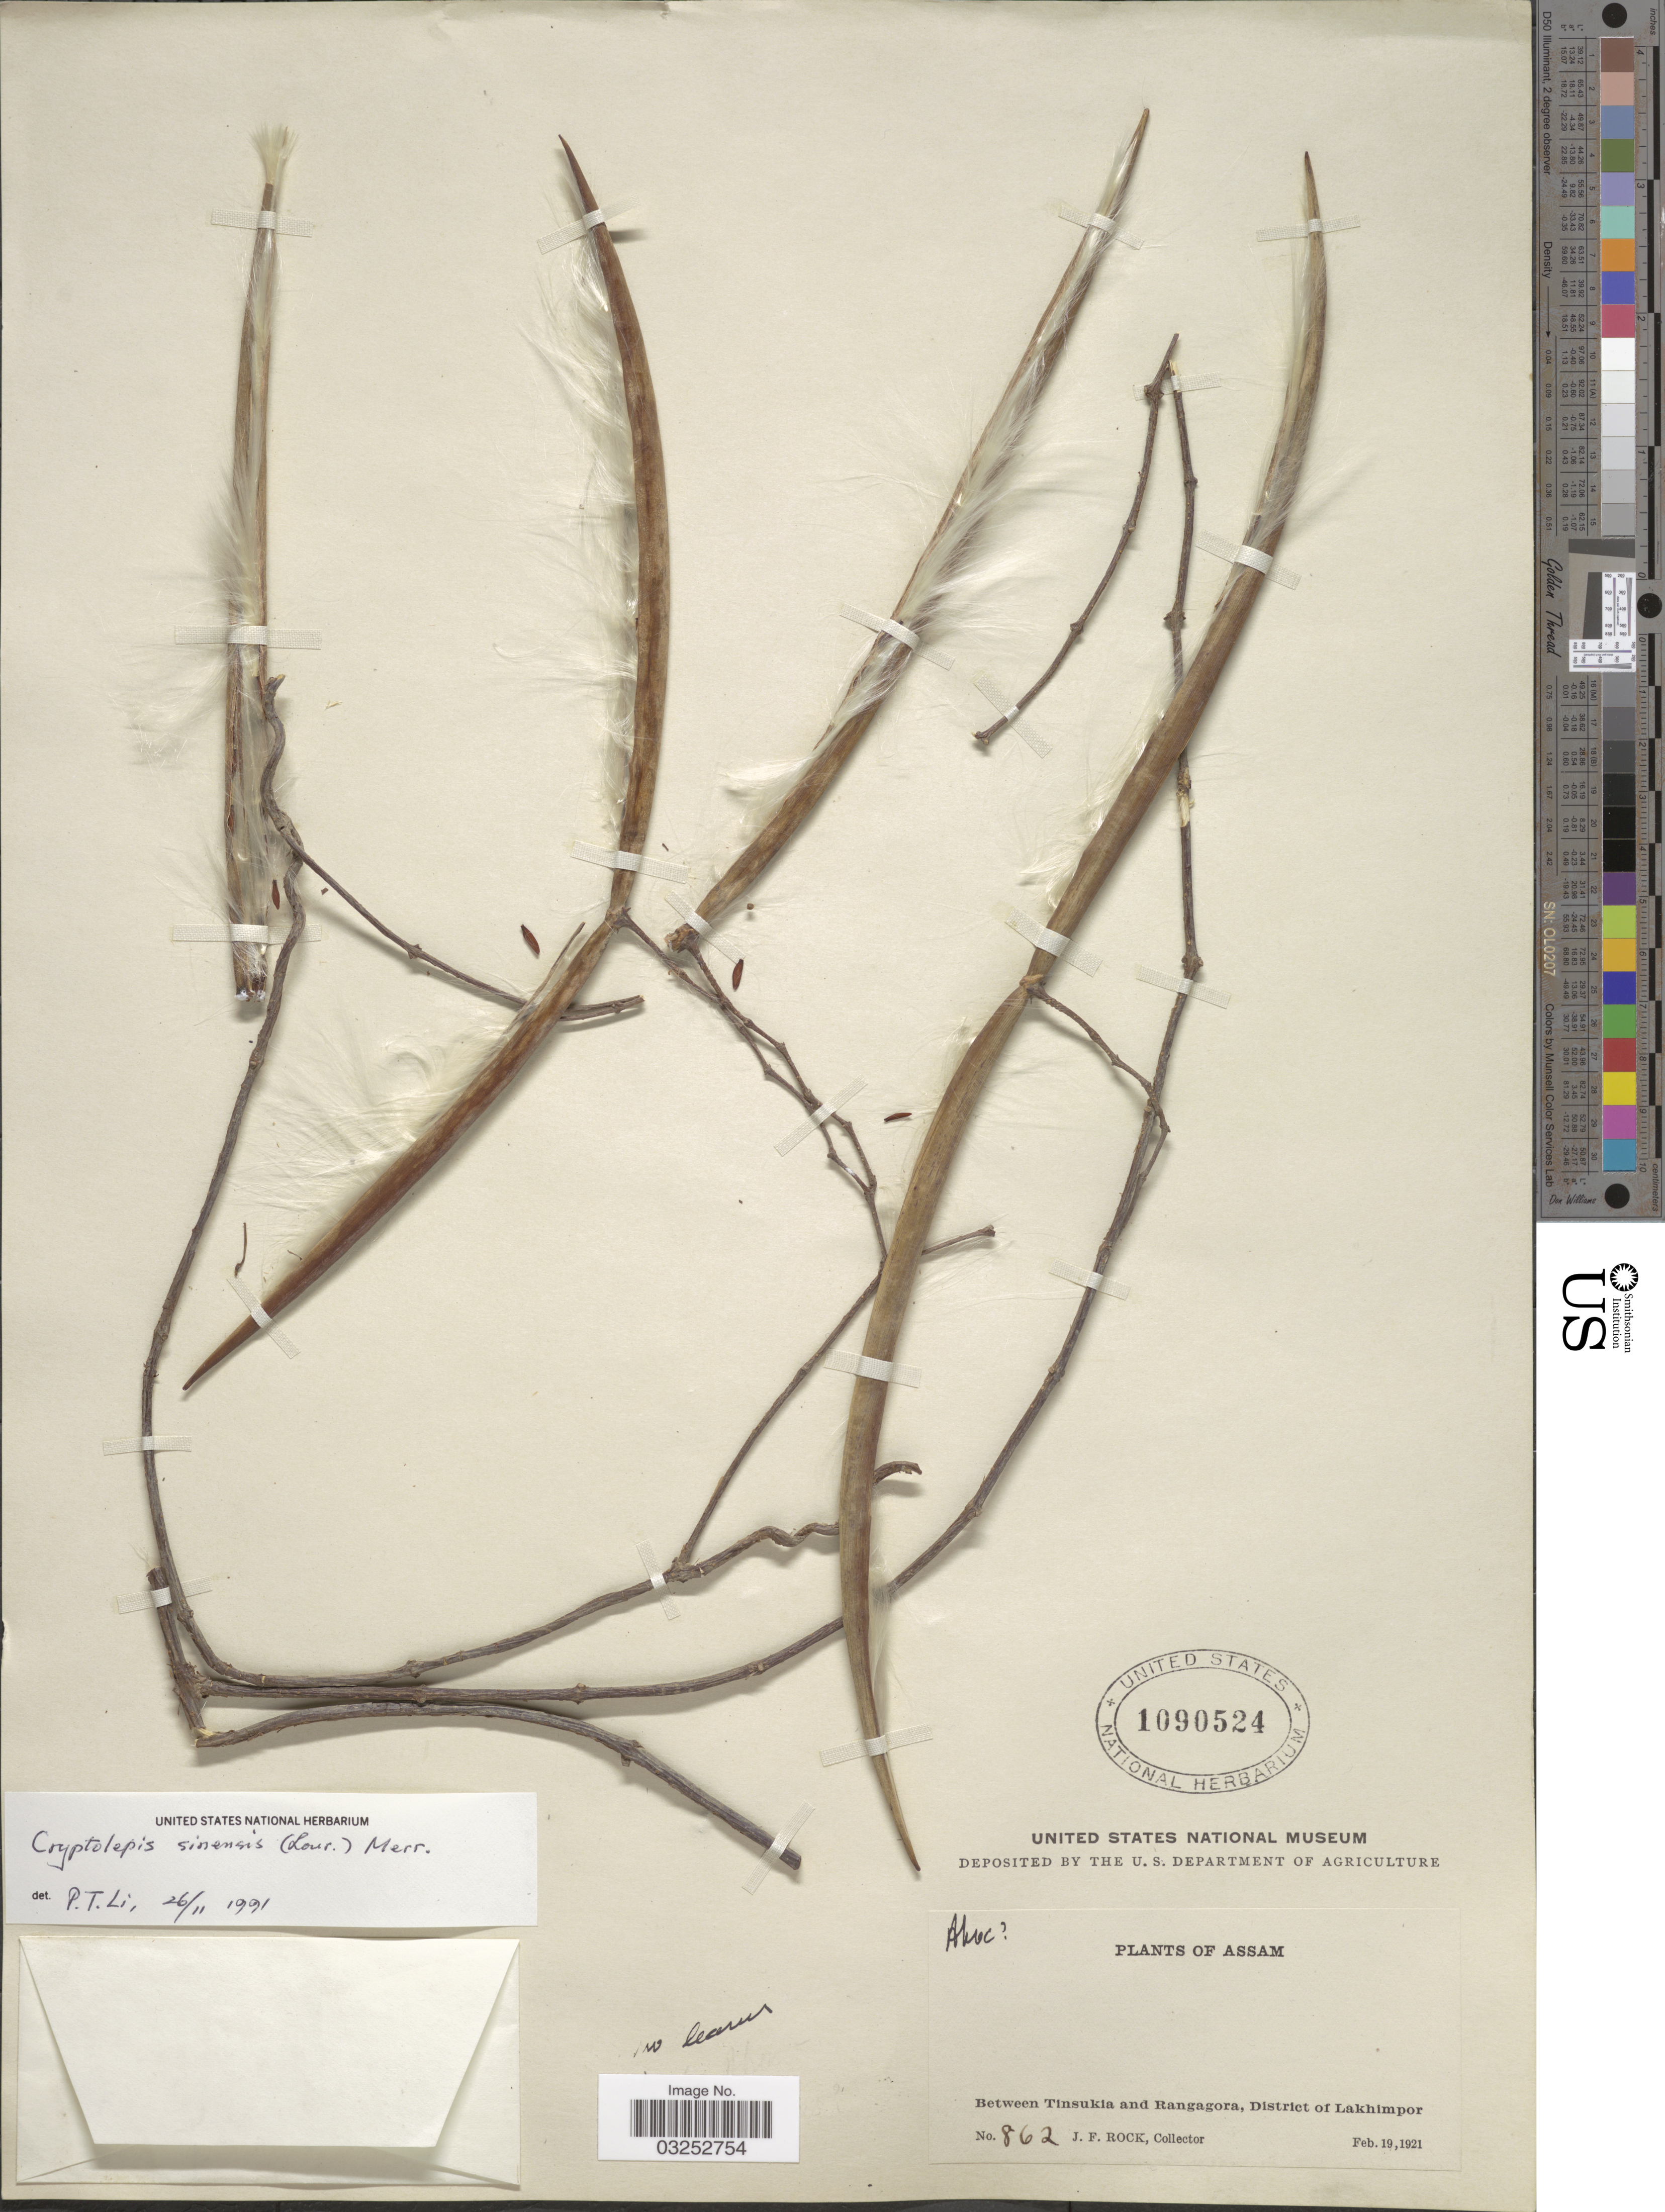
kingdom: Plantae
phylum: Tracheophyta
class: Magnoliopsida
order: Gentianales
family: Apocynaceae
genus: Cryptolepis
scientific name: Cryptolepis sinensis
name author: Merr.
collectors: J. Rock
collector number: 862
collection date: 1921-02-19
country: India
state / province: Assam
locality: Between Tinsukia and Rangagora, District of Lakhimpor.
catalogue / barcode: US 1090524